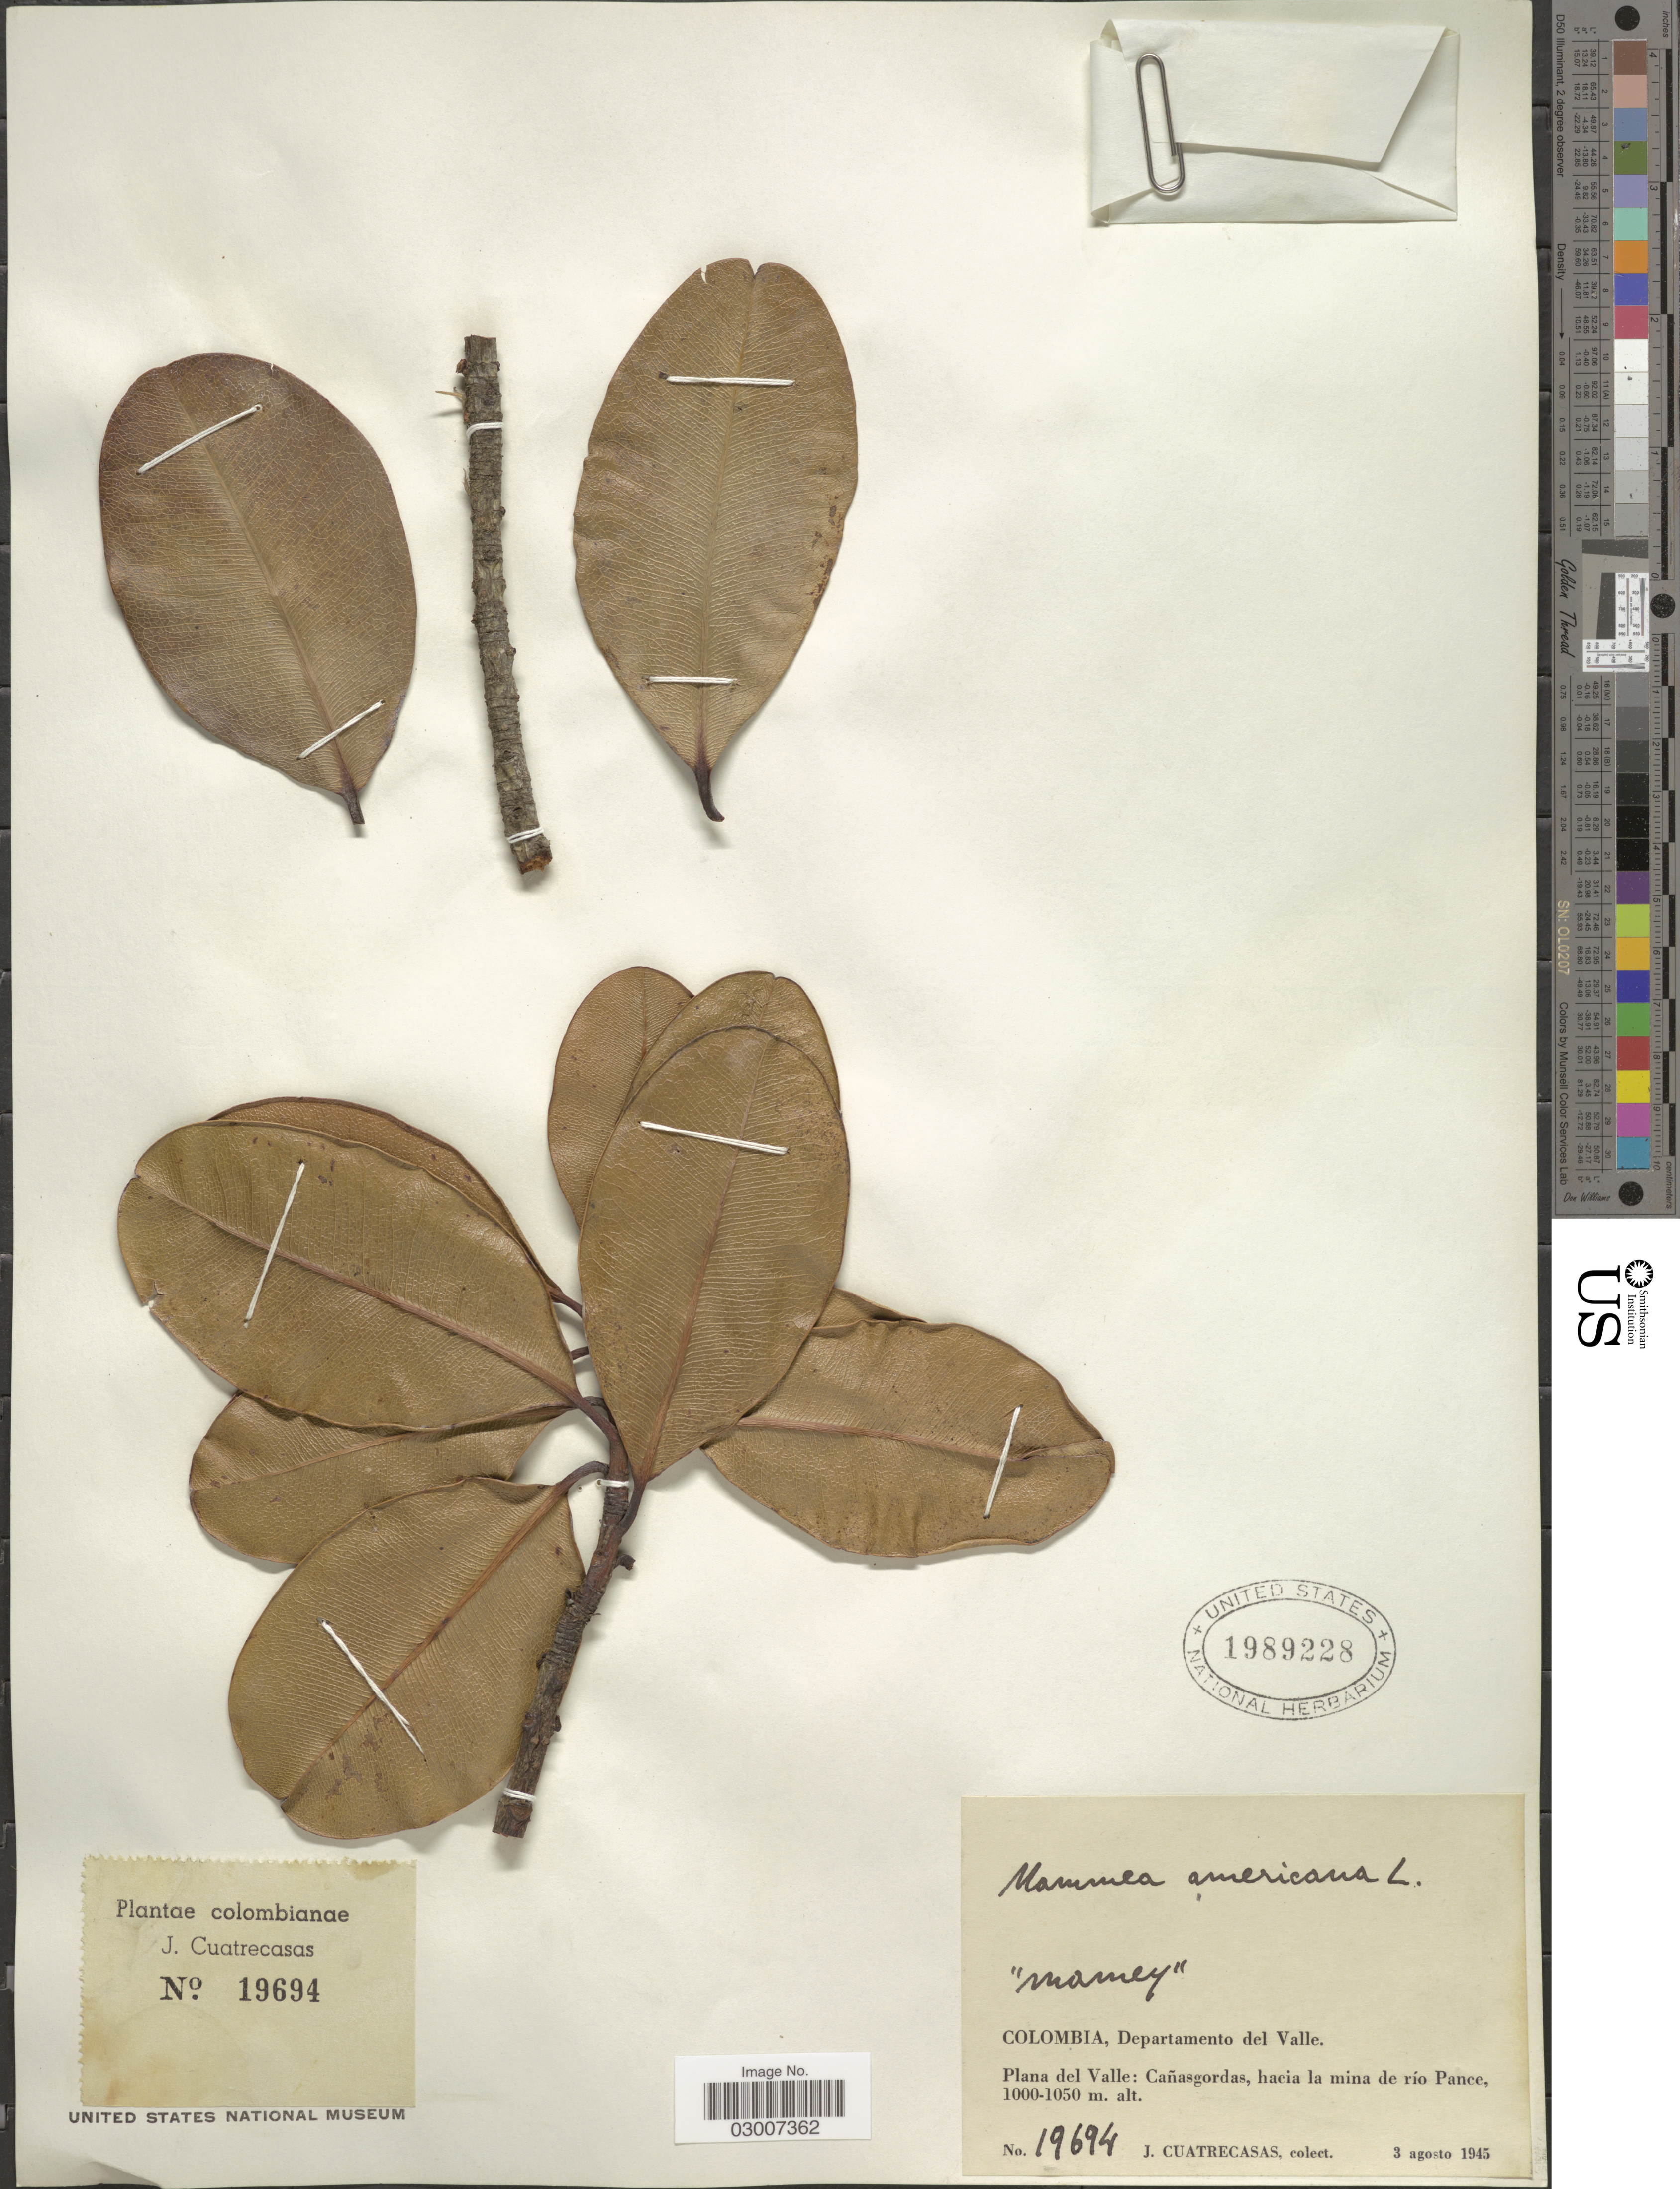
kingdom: Plantae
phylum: Tracheophyta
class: Magnoliopsida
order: Malpighiales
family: Calophyllaceae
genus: Mammea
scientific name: Mammea americana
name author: L.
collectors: J. Cuatrecasas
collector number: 19694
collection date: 1945-08-03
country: Colombia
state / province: Valle del Cauca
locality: Departamento del Valle. Plana del Valle: Cañasgordas, hacia la mina de río Pance.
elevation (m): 1000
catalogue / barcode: US 1989228